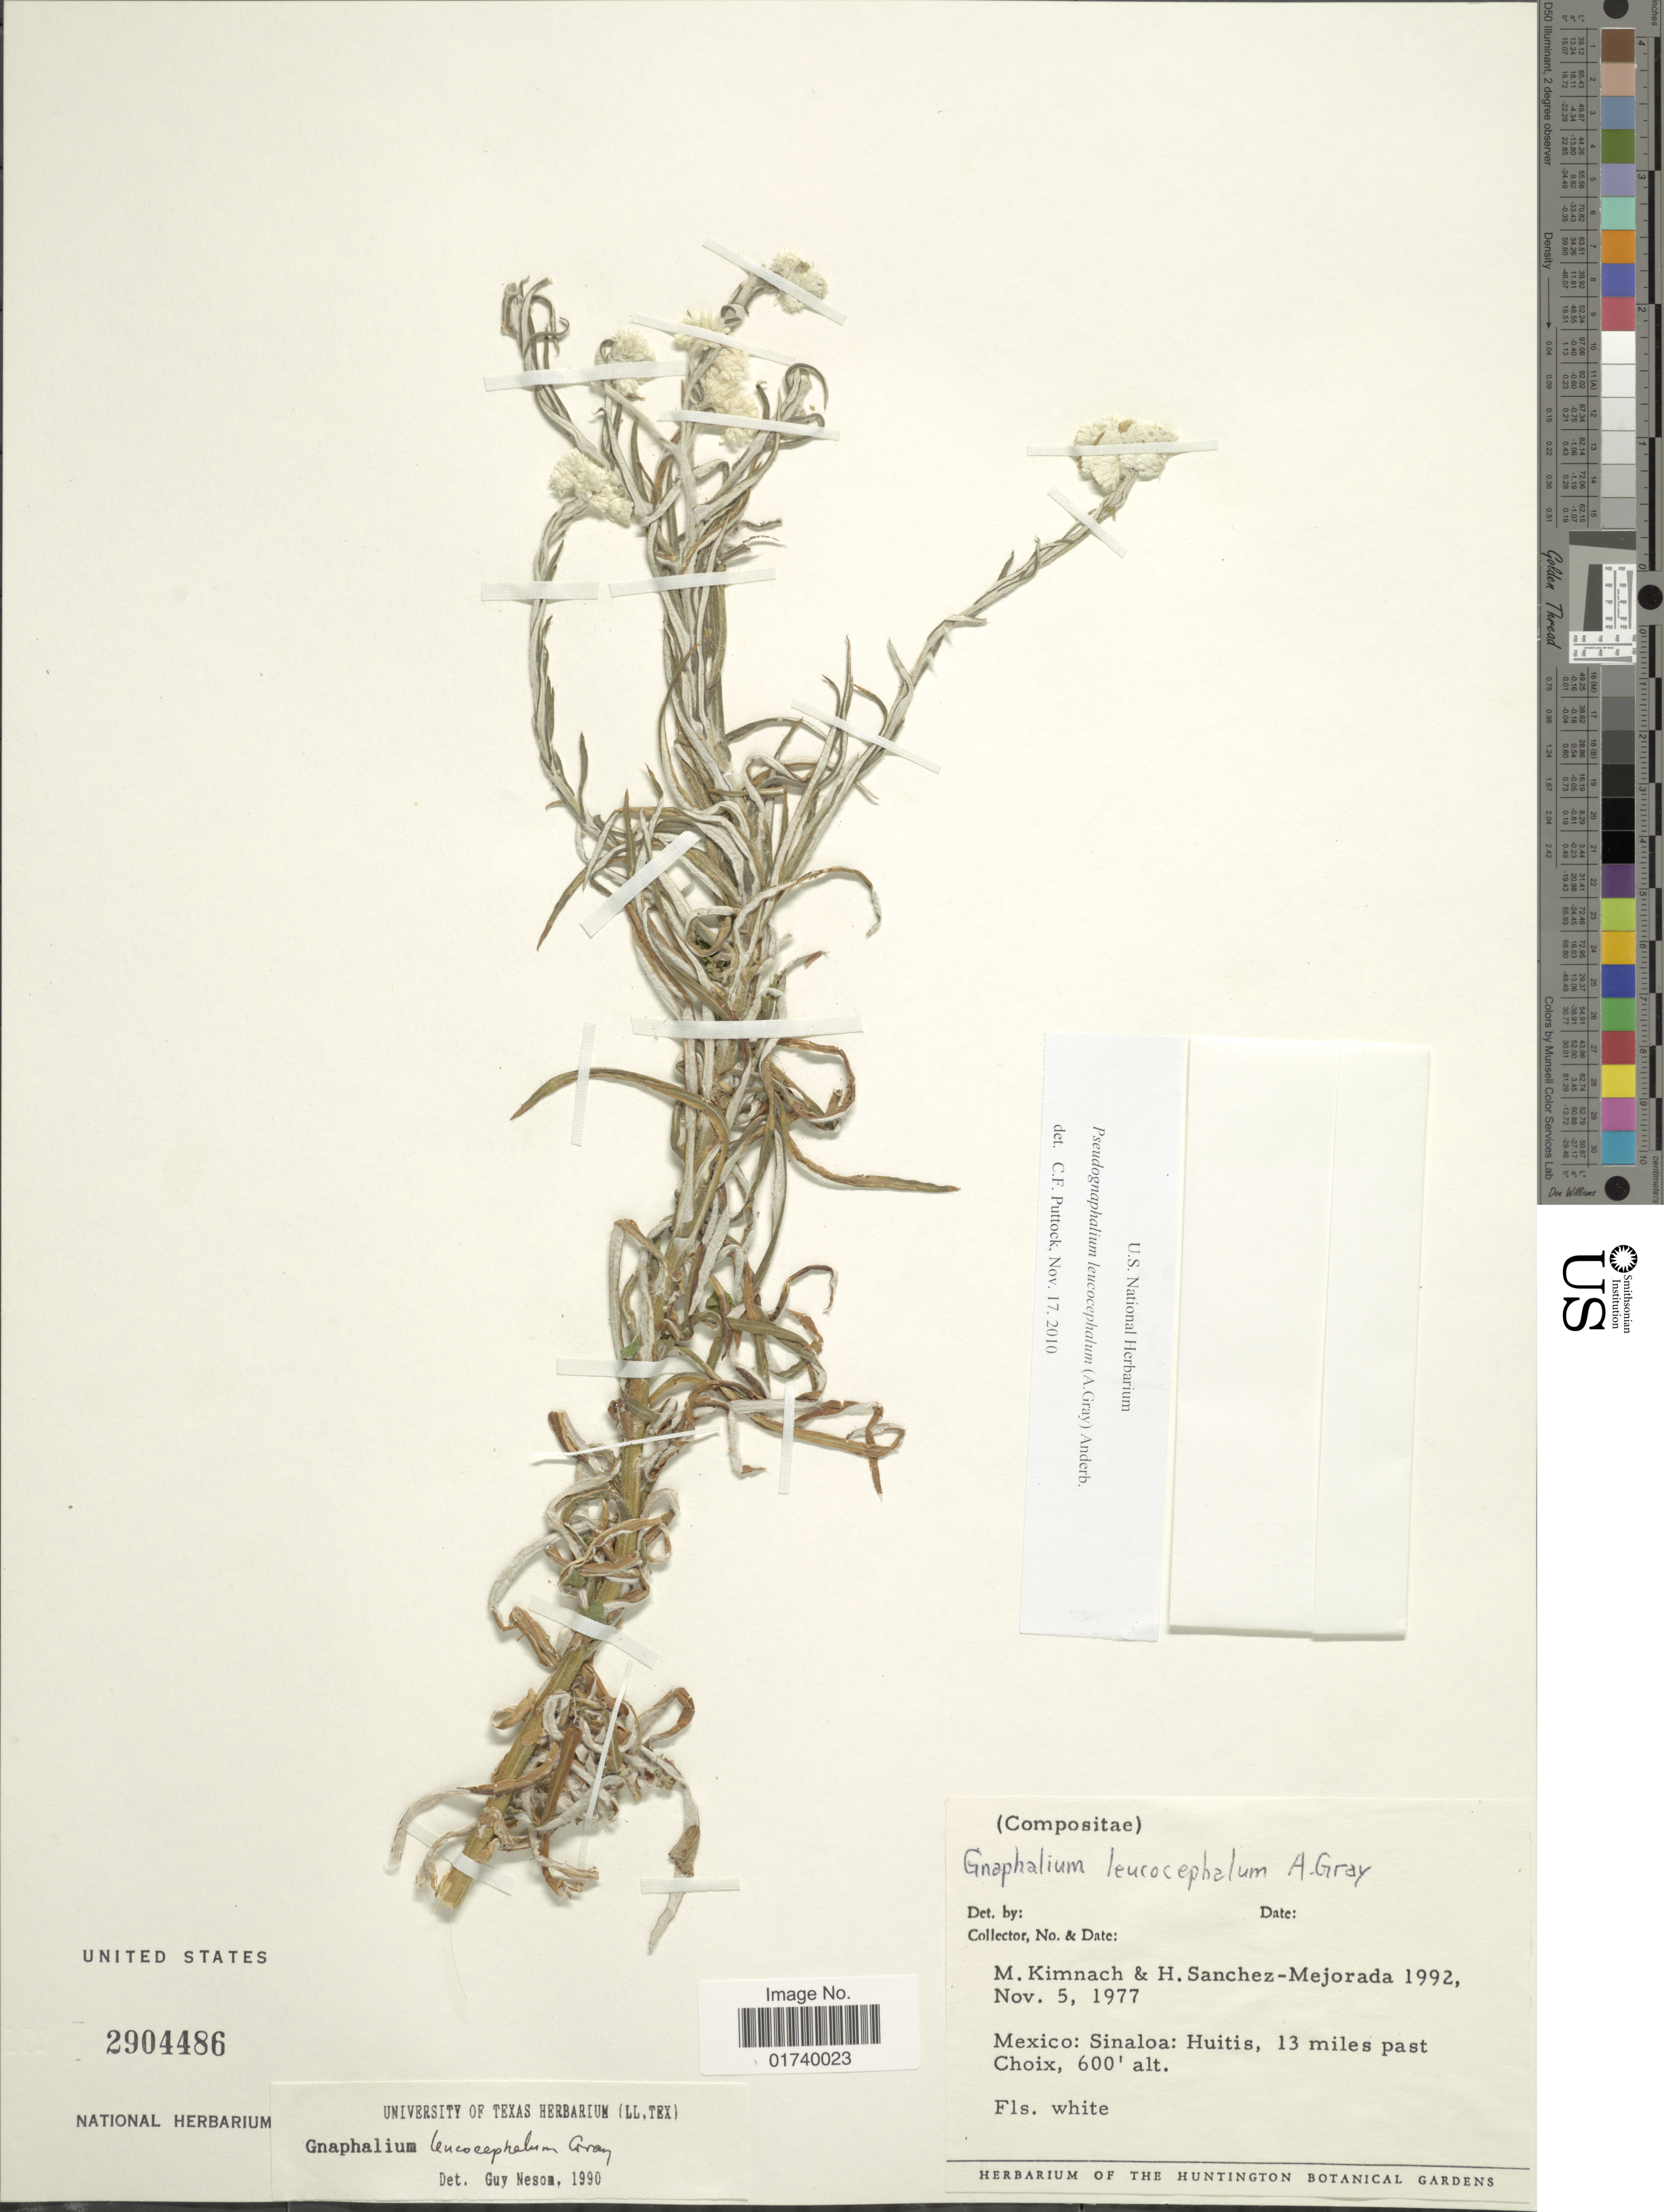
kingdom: Plantae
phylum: Tracheophyta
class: Magnoliopsida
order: Asterales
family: Asteraceae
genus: Pseudognaphalium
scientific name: Pseudognaphalium leucocephalum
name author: (A. Gray) Anderb.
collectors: M. W. Kimnach & H. Sánchez-Mejorada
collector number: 1992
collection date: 1977-11-05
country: Mexico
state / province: Sinaloa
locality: Sinaloa: Huitis, 13 Miles past Choix.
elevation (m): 183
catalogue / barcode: US 2904486